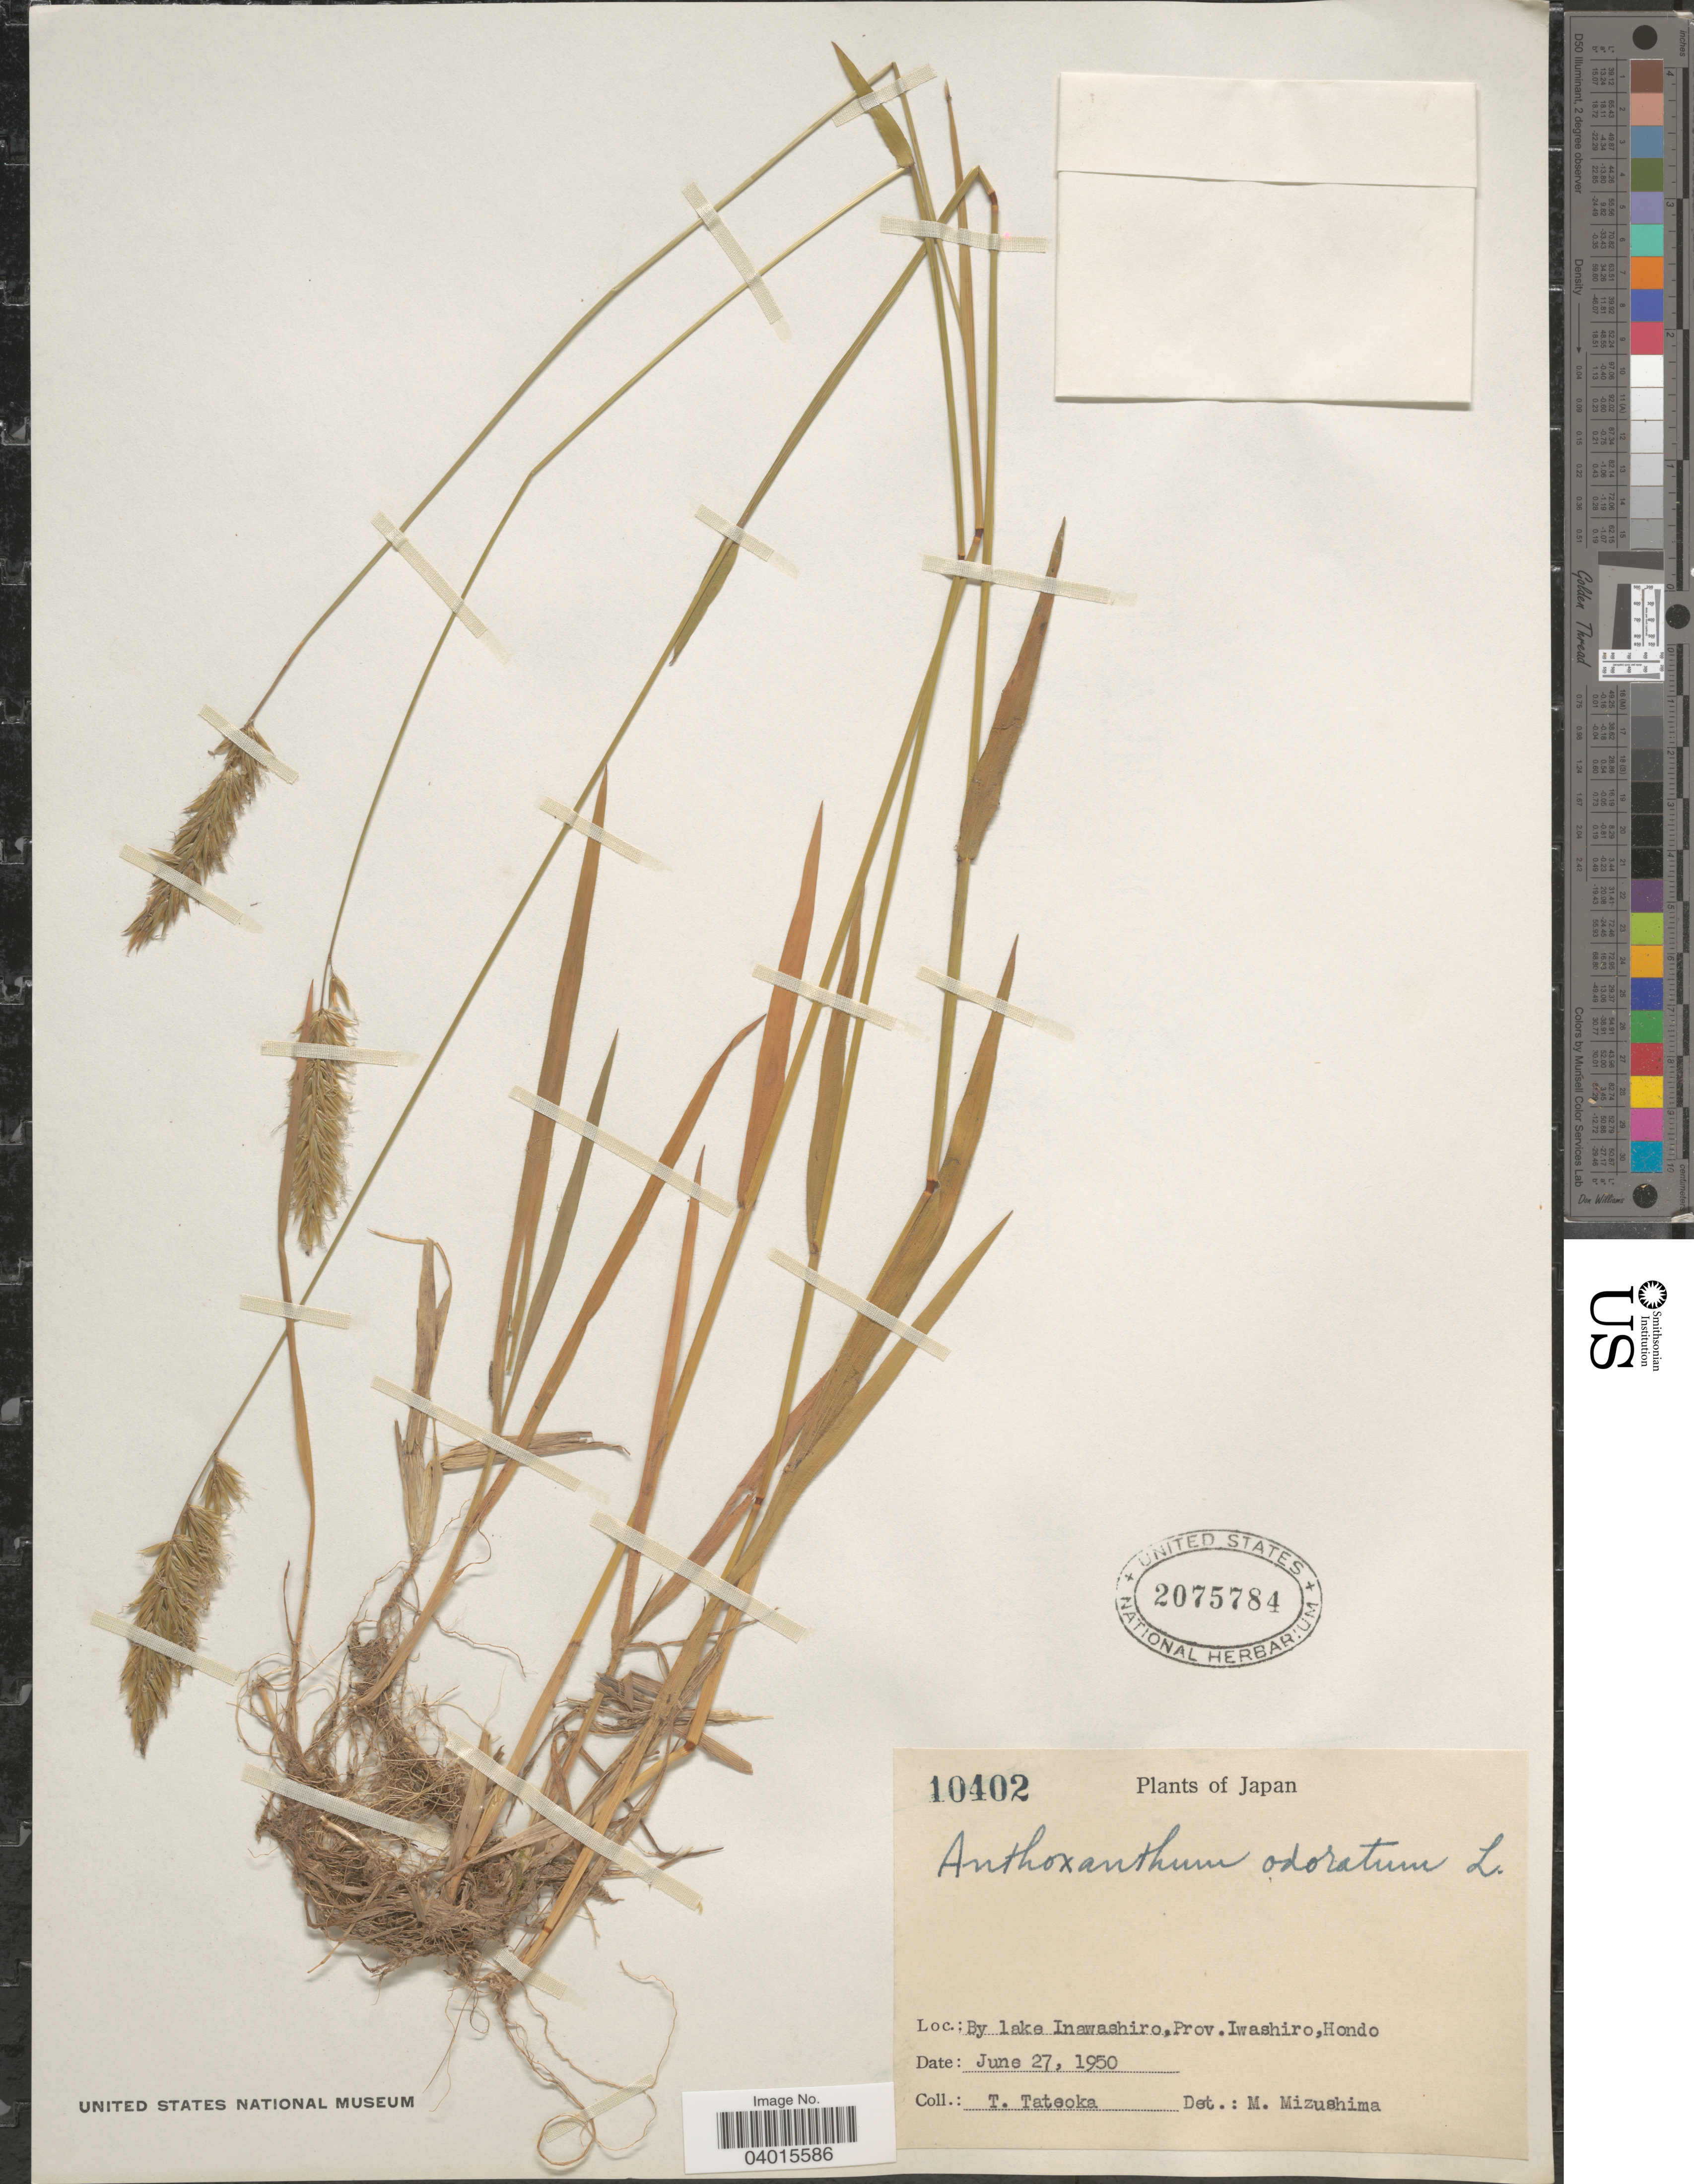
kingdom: Plantae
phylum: Tracheophyta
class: Liliopsida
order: Poales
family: Poaceae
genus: Anthoxanthum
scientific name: Anthoxanthum odoratum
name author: L.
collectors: T. Tateoka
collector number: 10402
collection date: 1950-06-27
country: Japan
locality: By lake Inawashiro, Prov. Iwashiro, Hondo.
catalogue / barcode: US 2075784